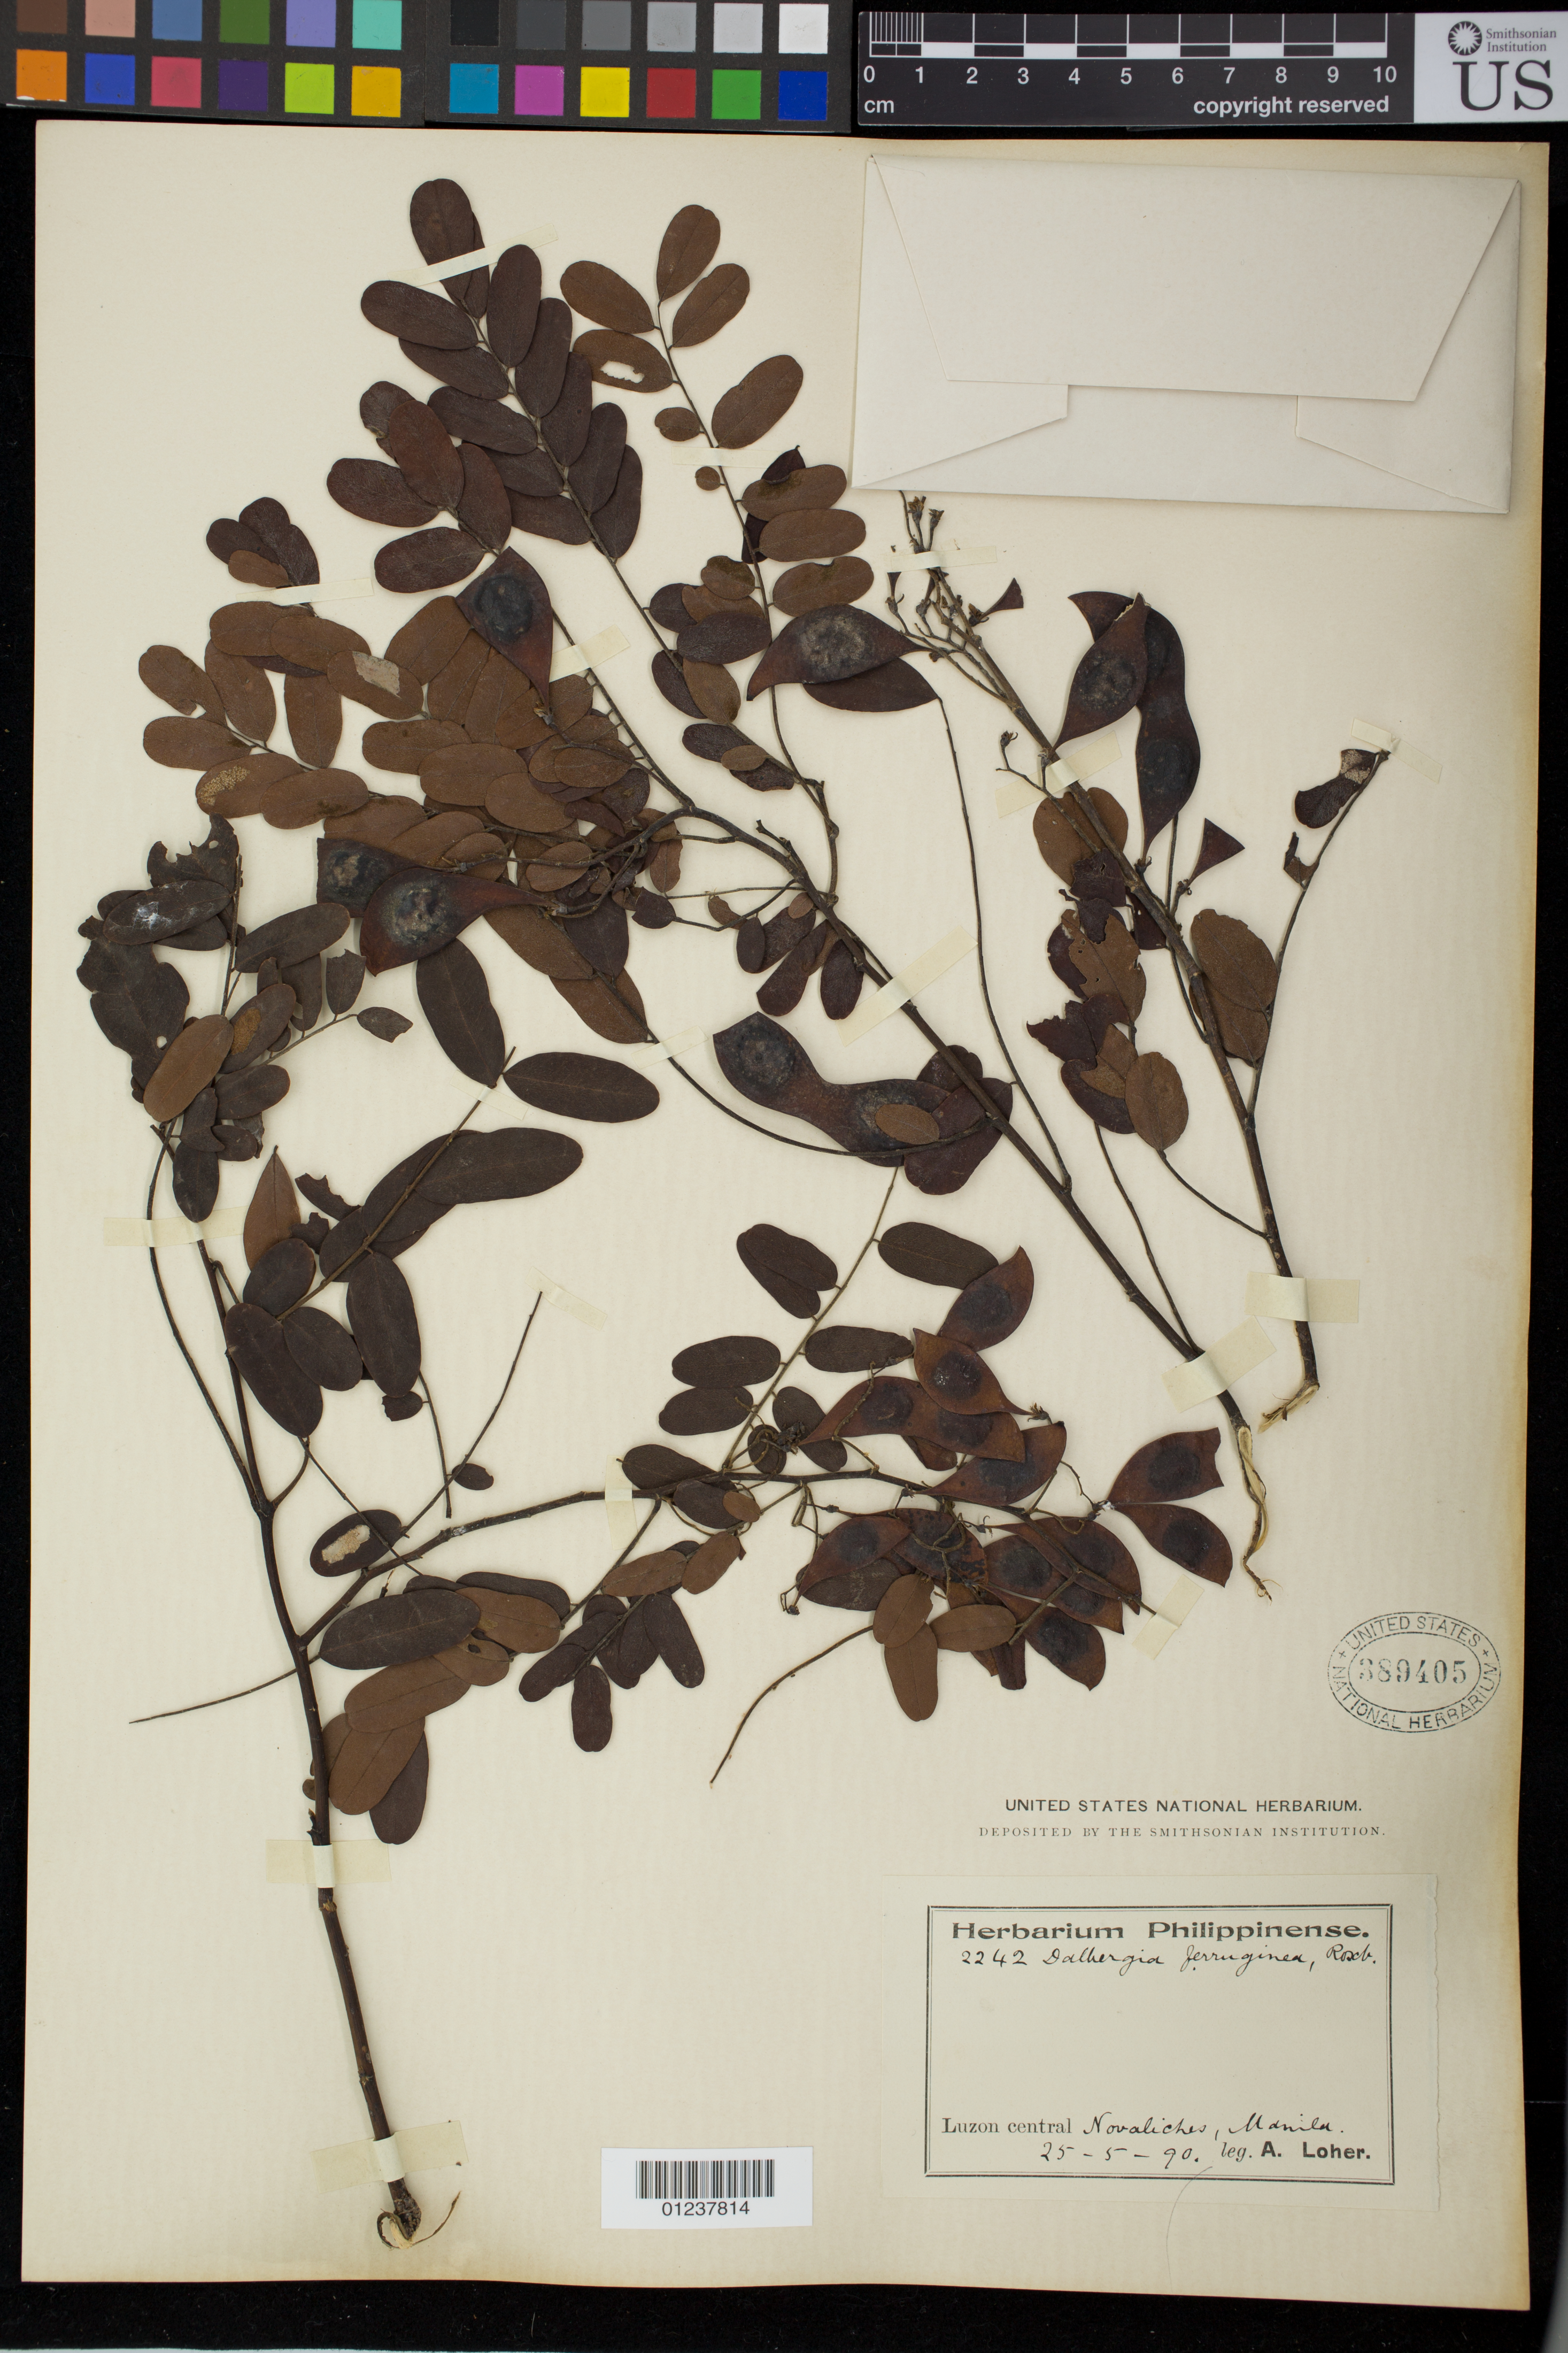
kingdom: Plantae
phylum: Tracheophyta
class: Magnoliopsida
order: Fabales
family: Fabaceae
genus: Dalbergia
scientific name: Dalbergia ferruginea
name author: Roxb.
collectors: A. Loher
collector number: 2242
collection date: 1890-05-25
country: Philippines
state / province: Calabarzon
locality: Luzon central Novaliches, Manila.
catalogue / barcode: US 389405